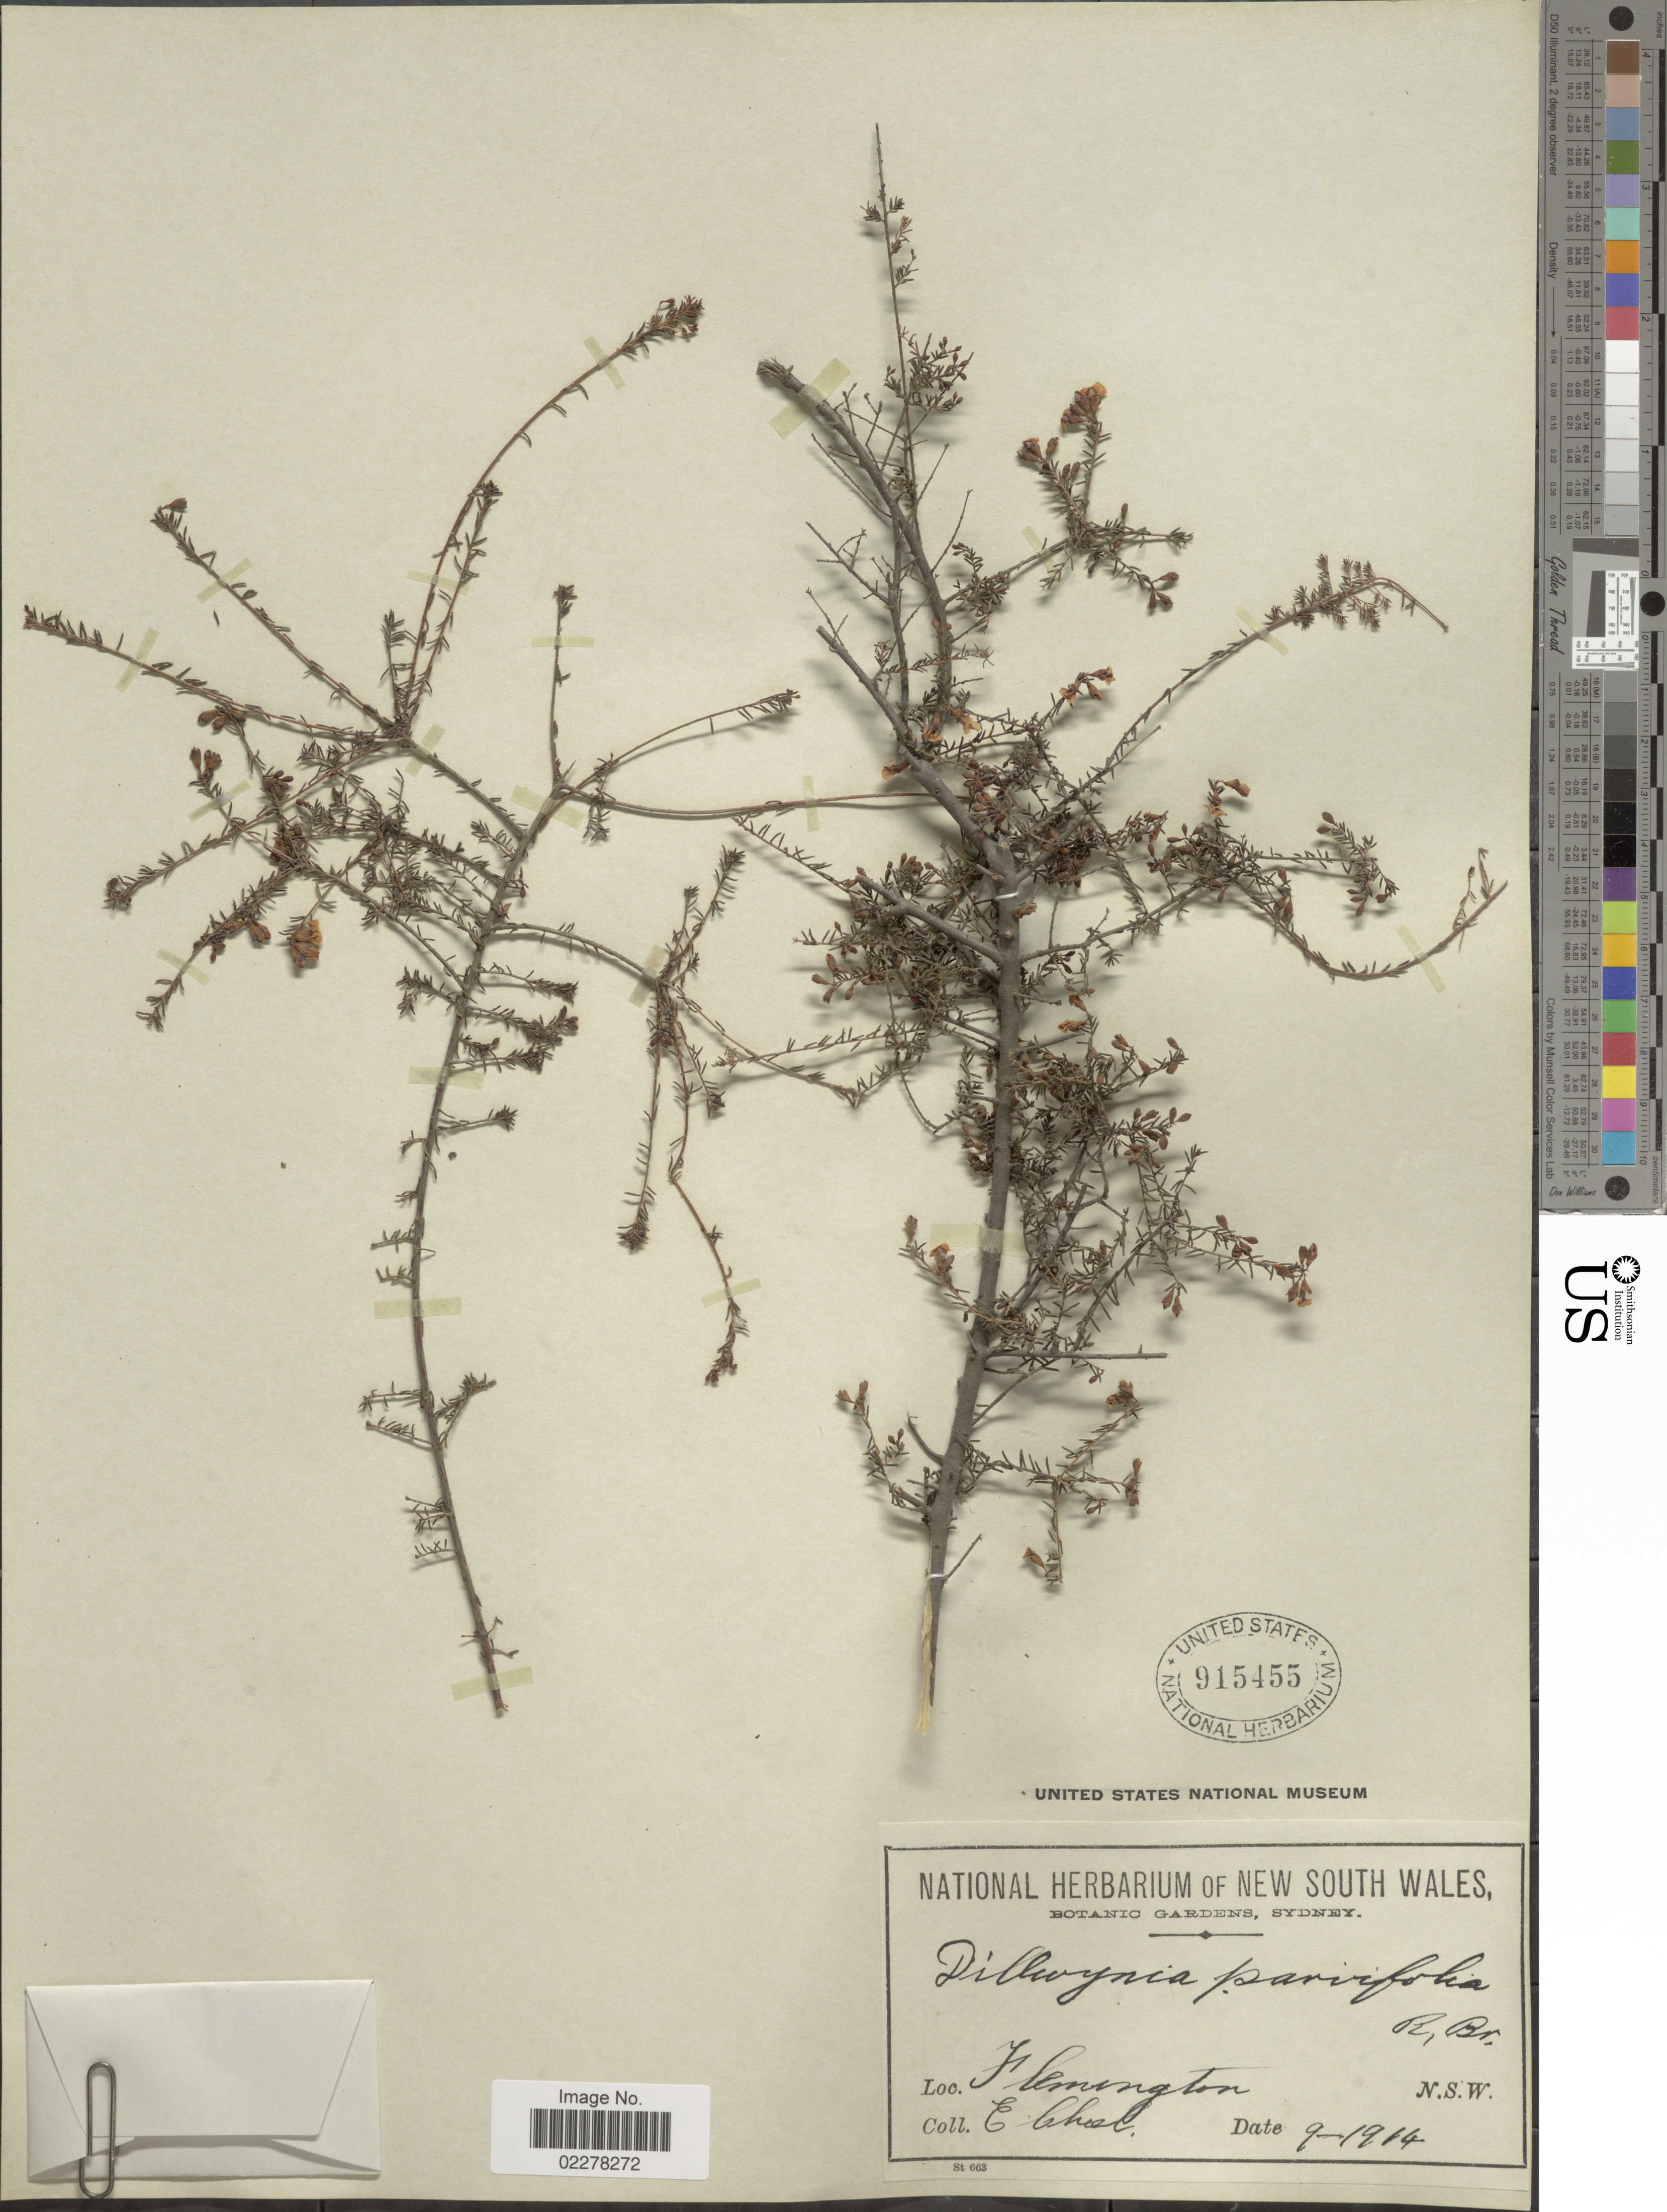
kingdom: Plantae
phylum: Tracheophyta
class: Magnoliopsida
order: Fabales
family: Fabaceae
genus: Dillwynia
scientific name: Dillwynia parvifolia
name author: Sims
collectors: E. Cheel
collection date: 1914-09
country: Australia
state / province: New South Wales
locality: Flemington. N.S.W.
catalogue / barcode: US 915455